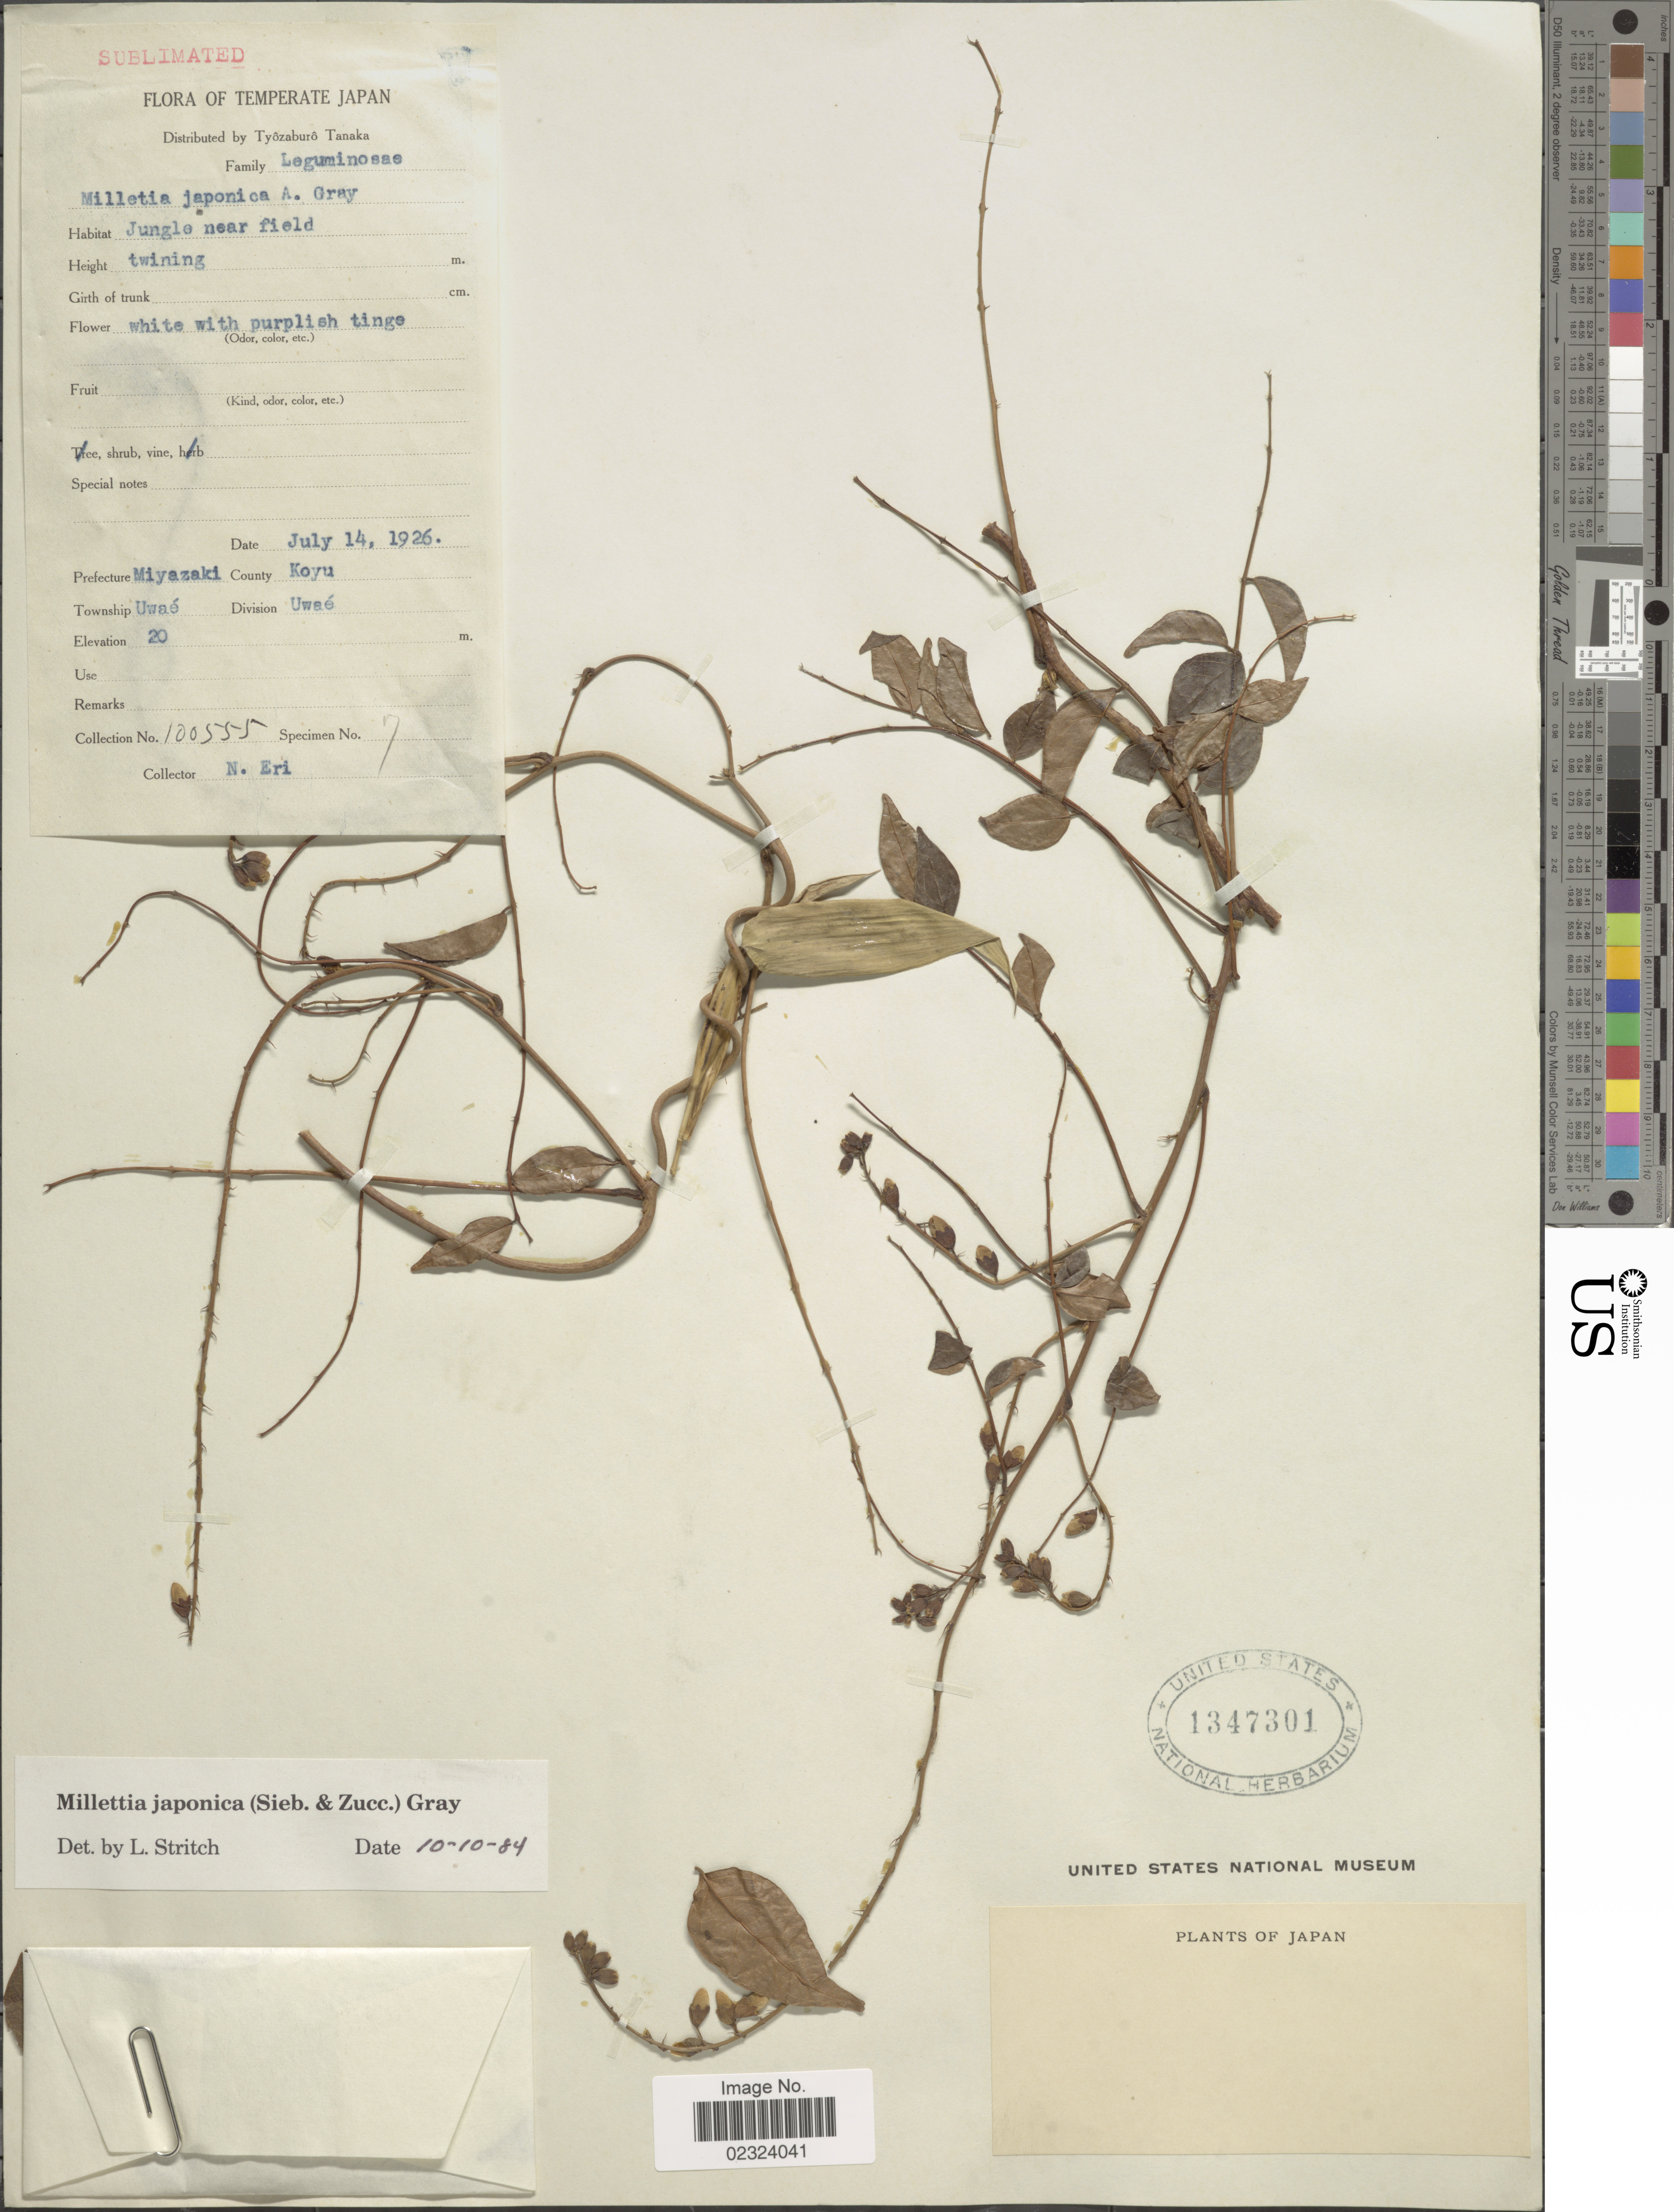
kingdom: Plantae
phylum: Tracheophyta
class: Magnoliopsida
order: Fabales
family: Fabaceae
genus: Wisteriopsis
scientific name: Wisteriopsis japonica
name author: (Siebold & Zucc.) J. Compton & Schrire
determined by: Strong, Mark T., (BOT), Smithsonian Institution - National Museum of Natural History (UNITED STATES)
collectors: N. Eri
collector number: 100555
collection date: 1926-07-14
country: Japan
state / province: Miyazaki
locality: Temperate Japan. County Koyu. Township Uwae. Division Uwae.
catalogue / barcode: US 1347301